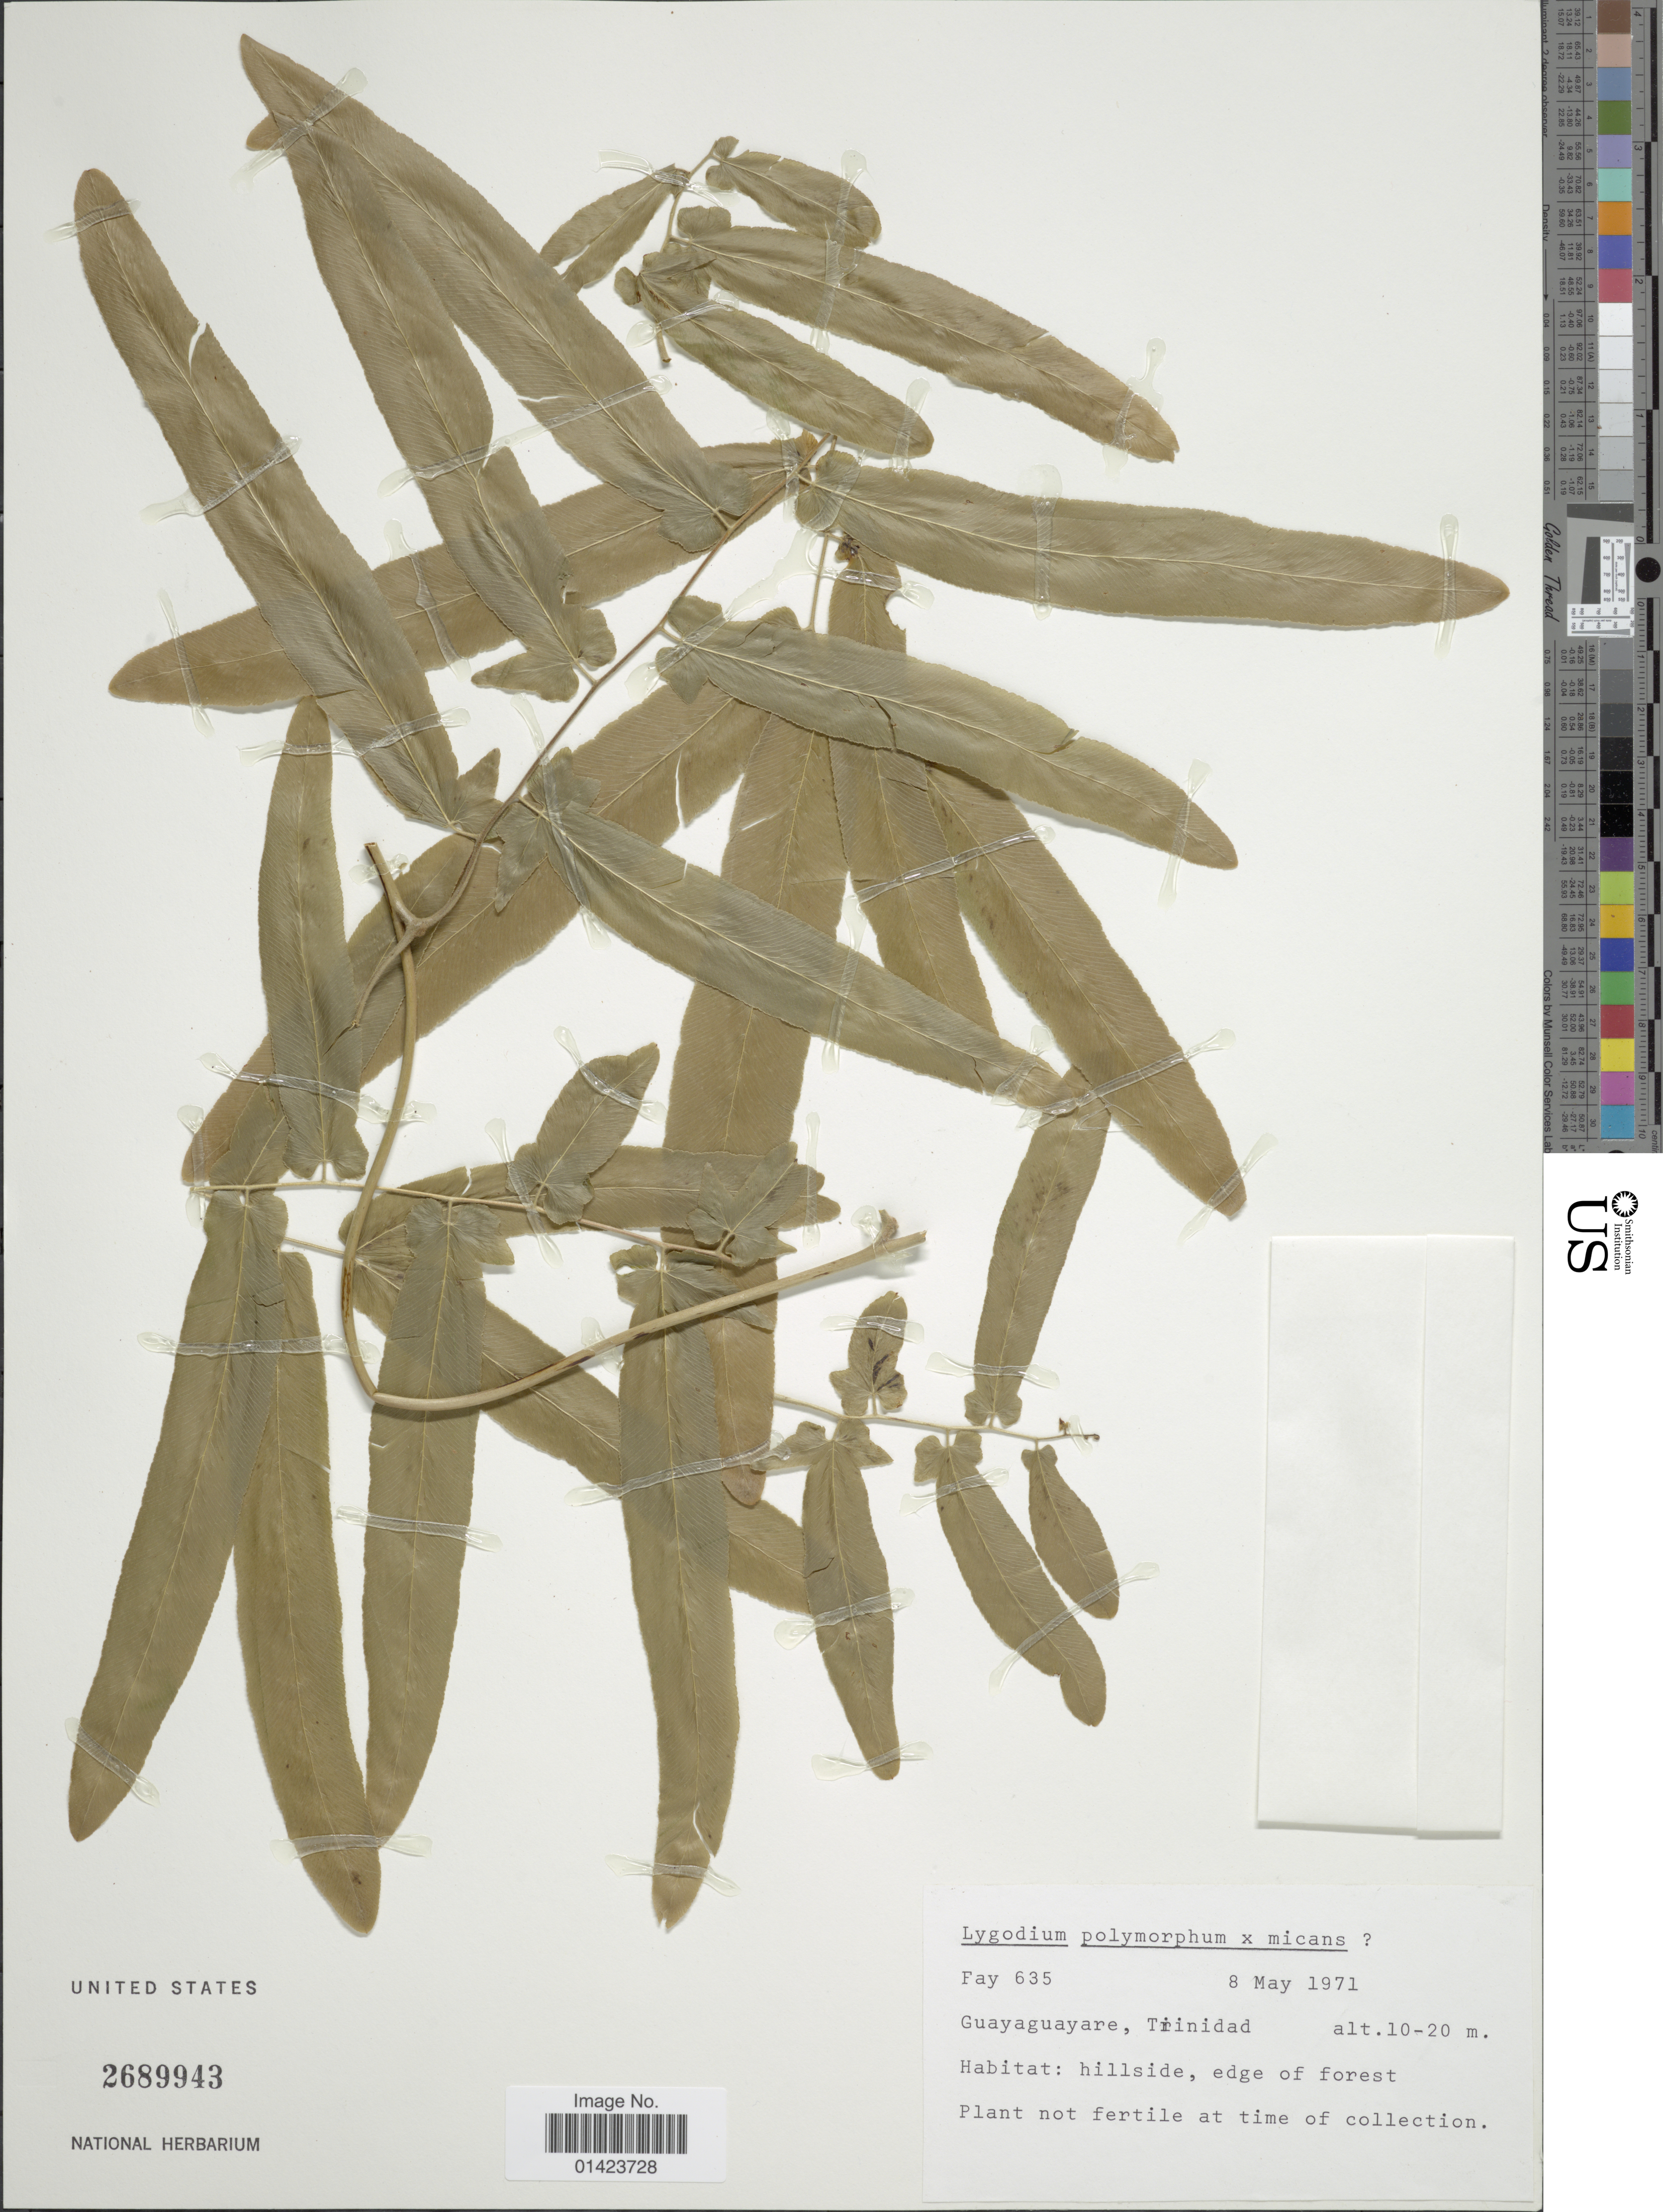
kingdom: Plantae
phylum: Tracheophyta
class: Polypodiopsida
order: Schizaeales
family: Lygodiaceae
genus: Lygodium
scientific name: Lygodium volubile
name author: Sw.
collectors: Fay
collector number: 635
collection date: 1971-05-08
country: Jamaica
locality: Guayaguayare, Trinidad, hillside, edge of forest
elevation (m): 10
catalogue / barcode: US 2689943